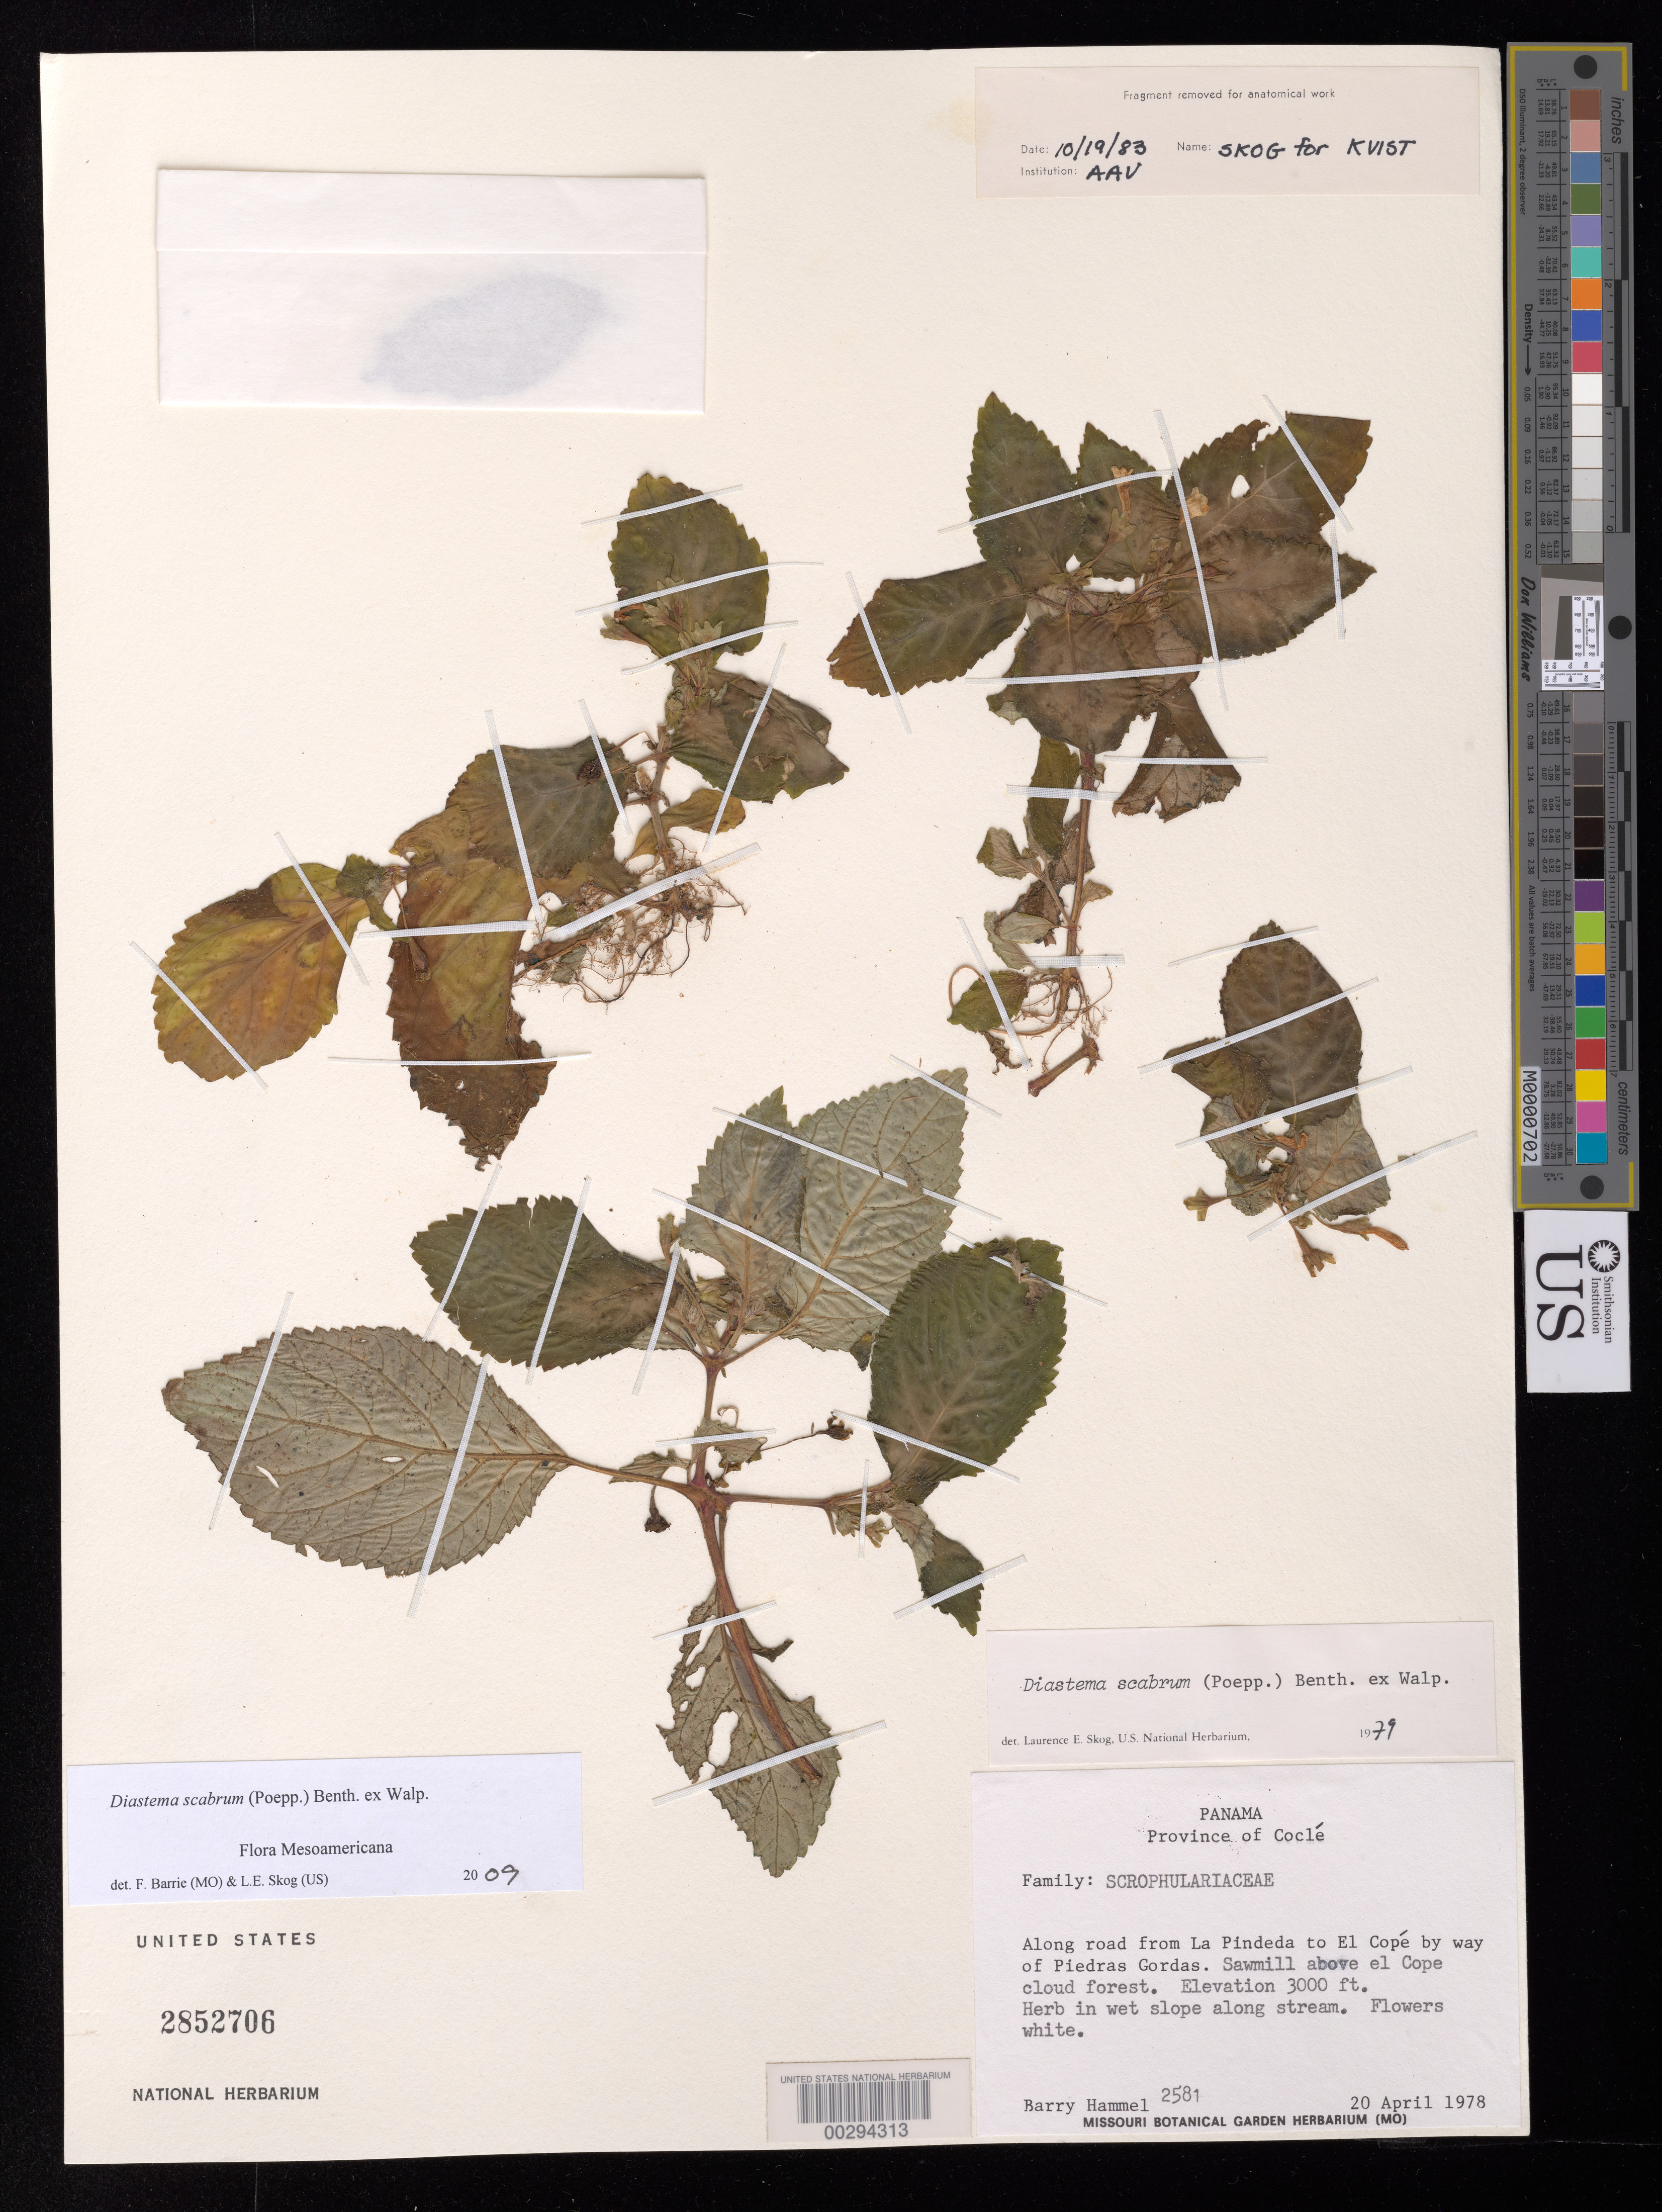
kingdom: Plantae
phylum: Tracheophyta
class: Magnoliopsida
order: Lamiales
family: Gesneriaceae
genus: Diastema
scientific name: Diastema scabrum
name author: (Poepp.) Benth. ex Walp.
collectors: B. Hammel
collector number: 2581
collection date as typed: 20 Apr 1978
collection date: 1978-04-20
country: Panama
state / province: Coclé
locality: Along road from La Pindeda to El Cope by way of Piedras Gordas, sawmill above El Cope cloud forest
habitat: Herb in wet slope along stream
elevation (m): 914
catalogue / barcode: US 2852706